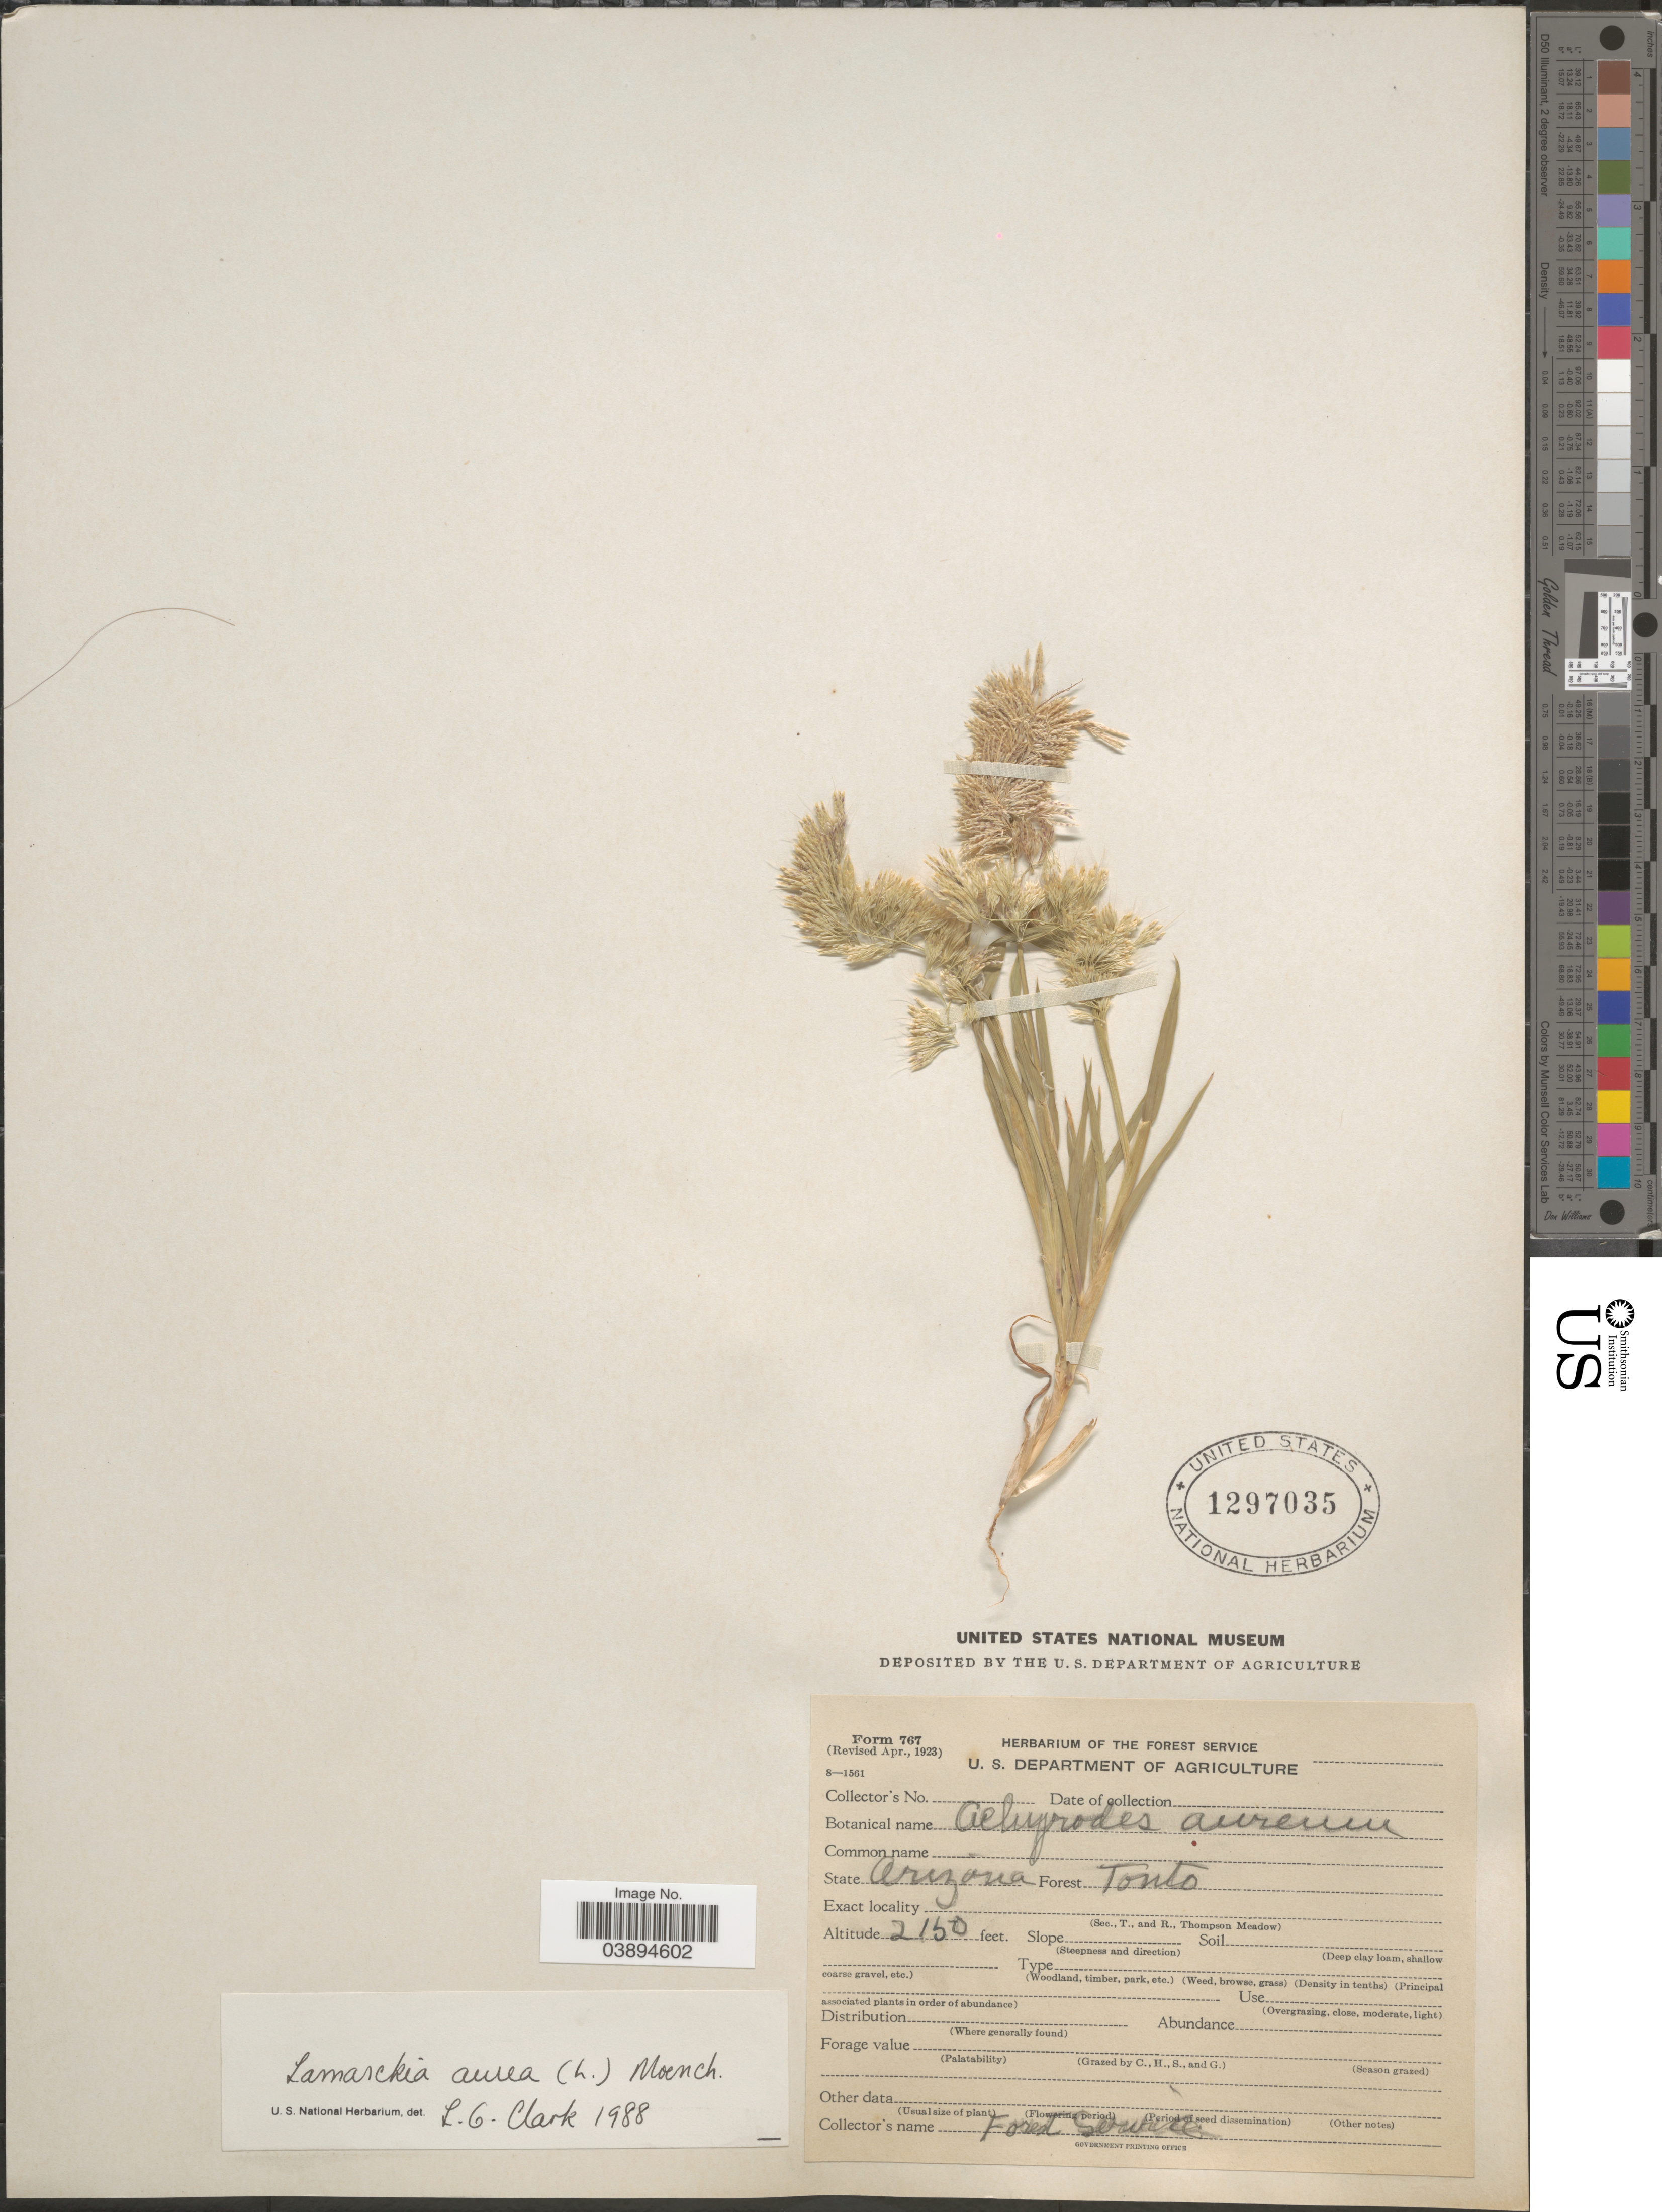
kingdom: Plantae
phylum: Tracheophyta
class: Liliopsida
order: Poales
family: Poaceae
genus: Lamarckia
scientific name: Lamarckia aurea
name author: (L.) Moench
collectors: Forest Service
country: United States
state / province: Arizona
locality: Forest Tonto.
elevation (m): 655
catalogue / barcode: US 1297035